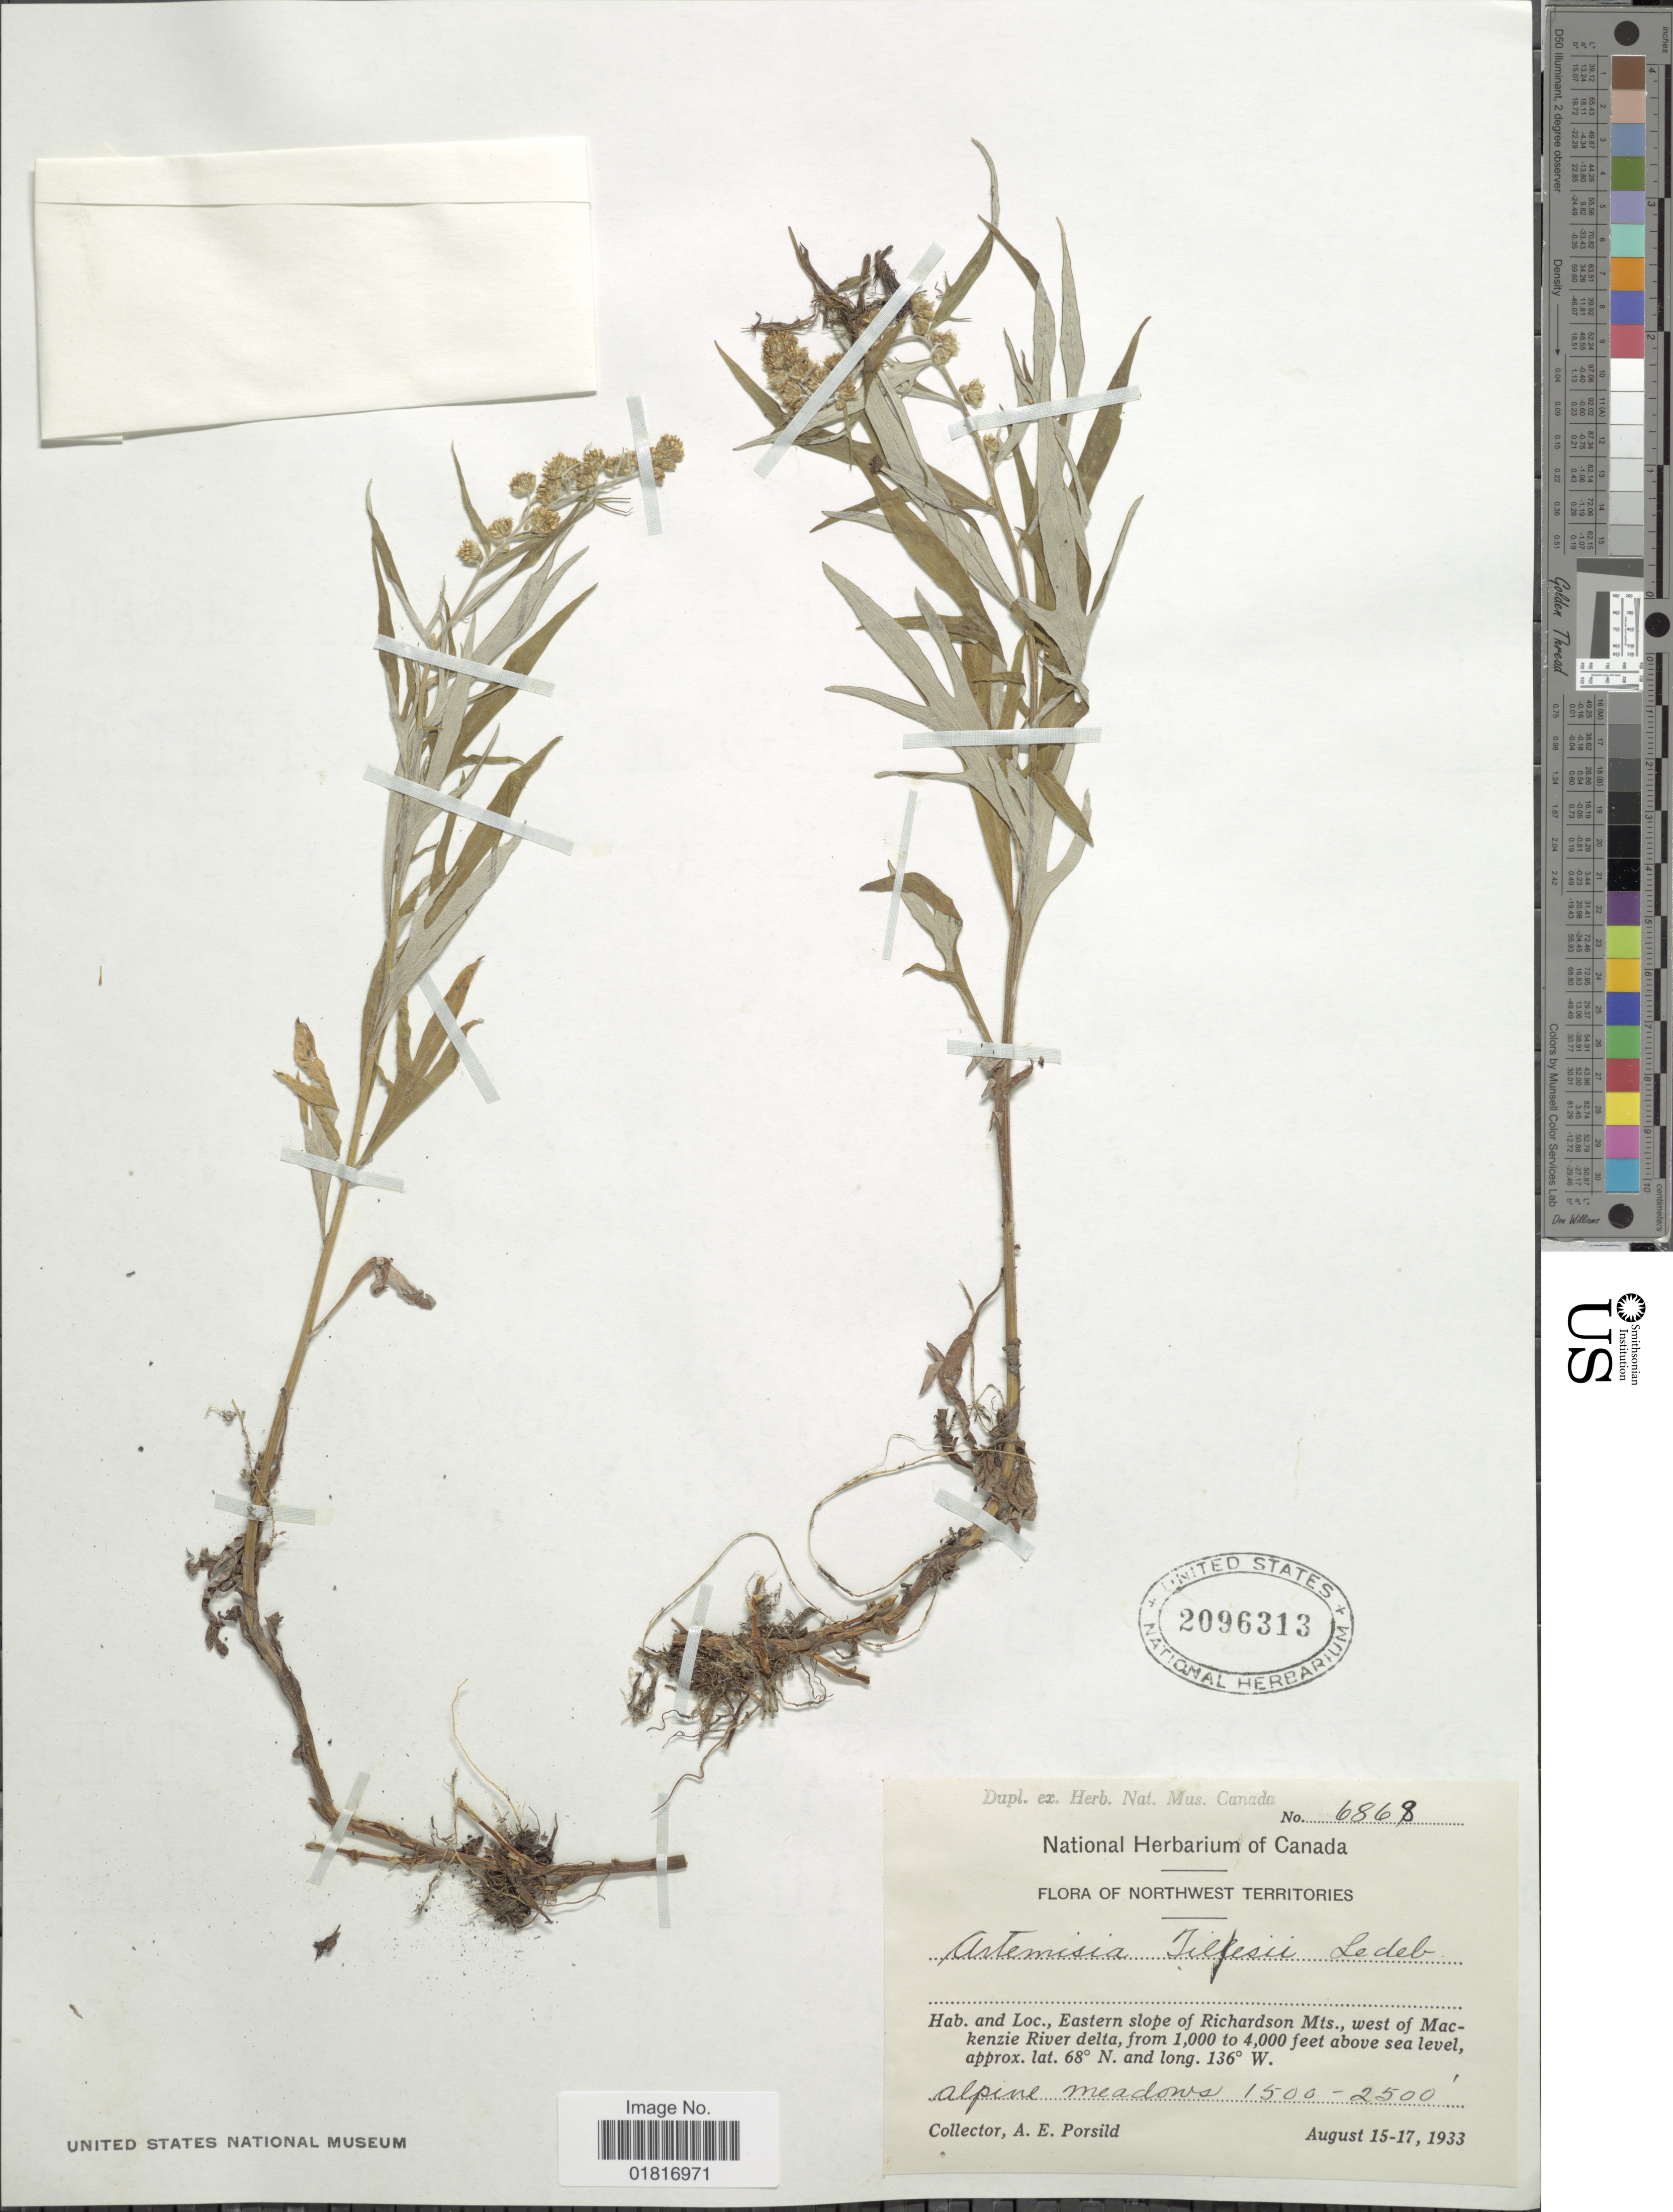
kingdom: Plantae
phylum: Tracheophyta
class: Magnoliopsida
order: Asterales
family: Asteraceae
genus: Artemisia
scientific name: Artemisia tilesii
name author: Ledeb.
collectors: A. E. Porsild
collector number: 6868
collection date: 1933-08-15/1933-08-17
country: Canada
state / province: Northwest Territories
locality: Eastern slope of Richardson Mts., west of Mackenzie River delta, alpine madows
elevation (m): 305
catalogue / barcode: US 2096313